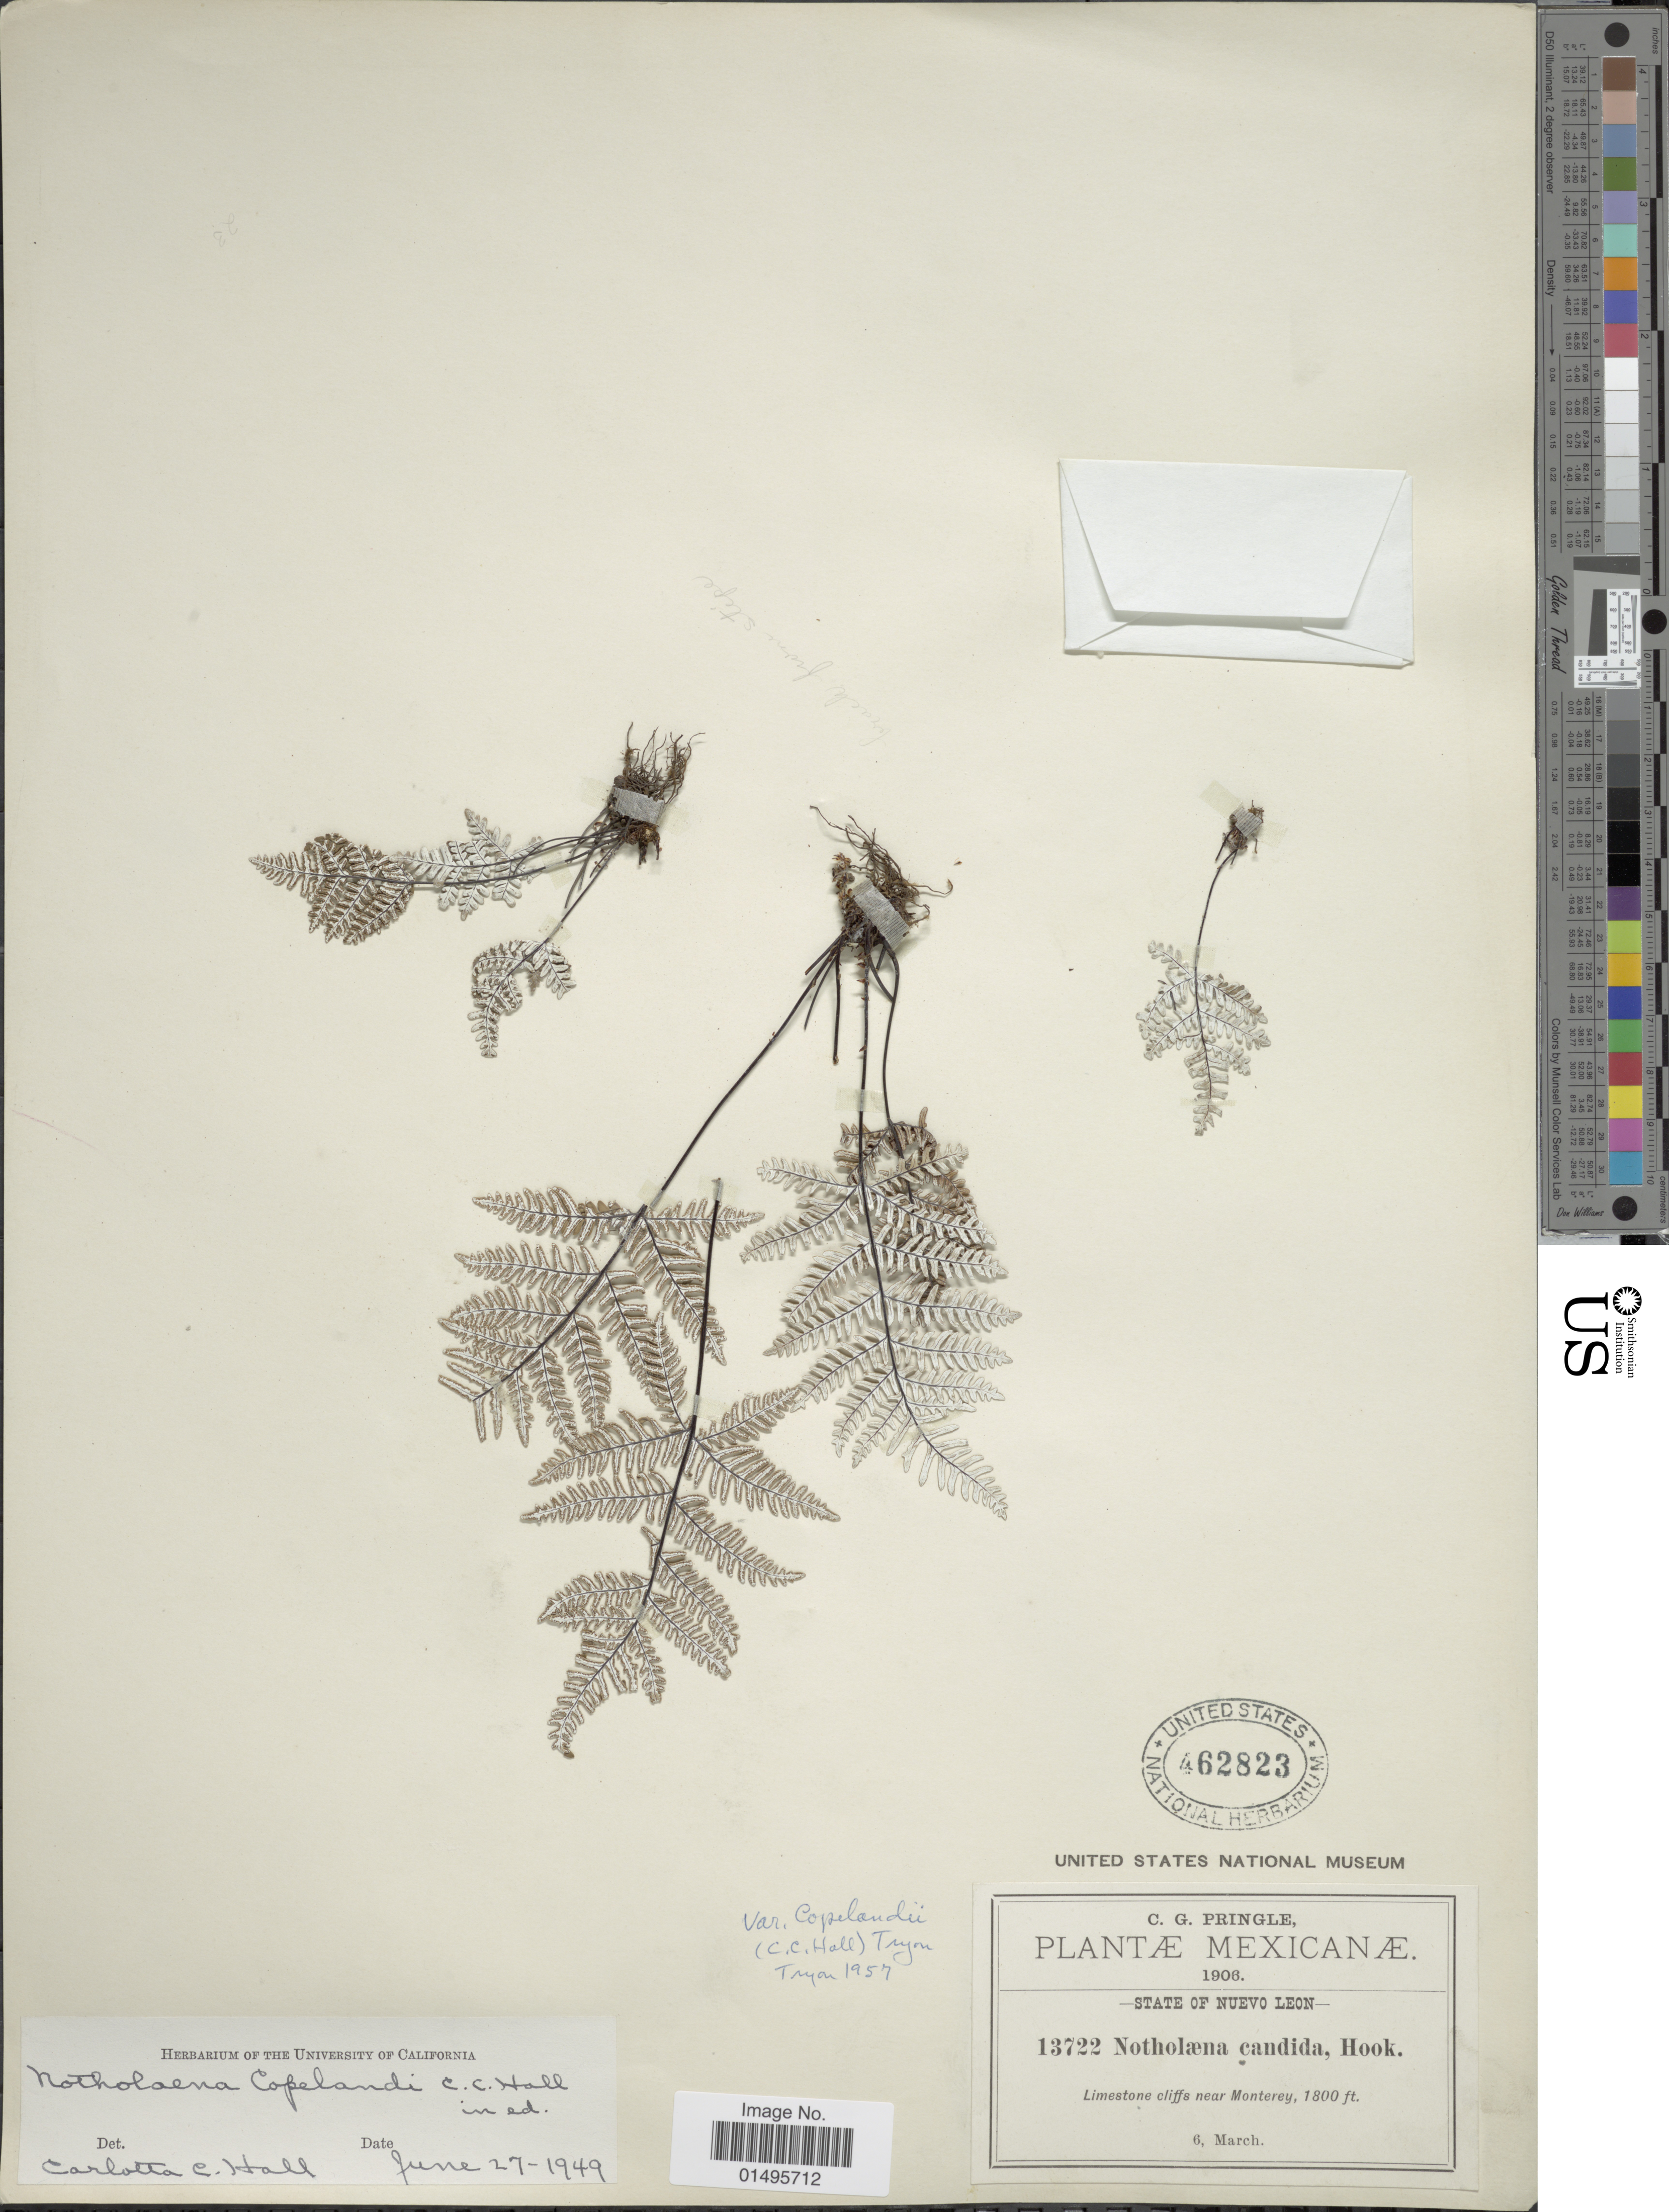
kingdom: Plantae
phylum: Tracheophyta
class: Polypodiopsida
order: Polypodiales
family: Pteridaceae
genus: Notholaena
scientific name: Notholaena candida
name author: (M. Martens) Hook.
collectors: C. G. Pringle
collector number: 13722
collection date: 1906-03-06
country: Mexico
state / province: Nuevo León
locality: Limestone cliffs near Monterey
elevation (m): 549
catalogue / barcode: US 462823